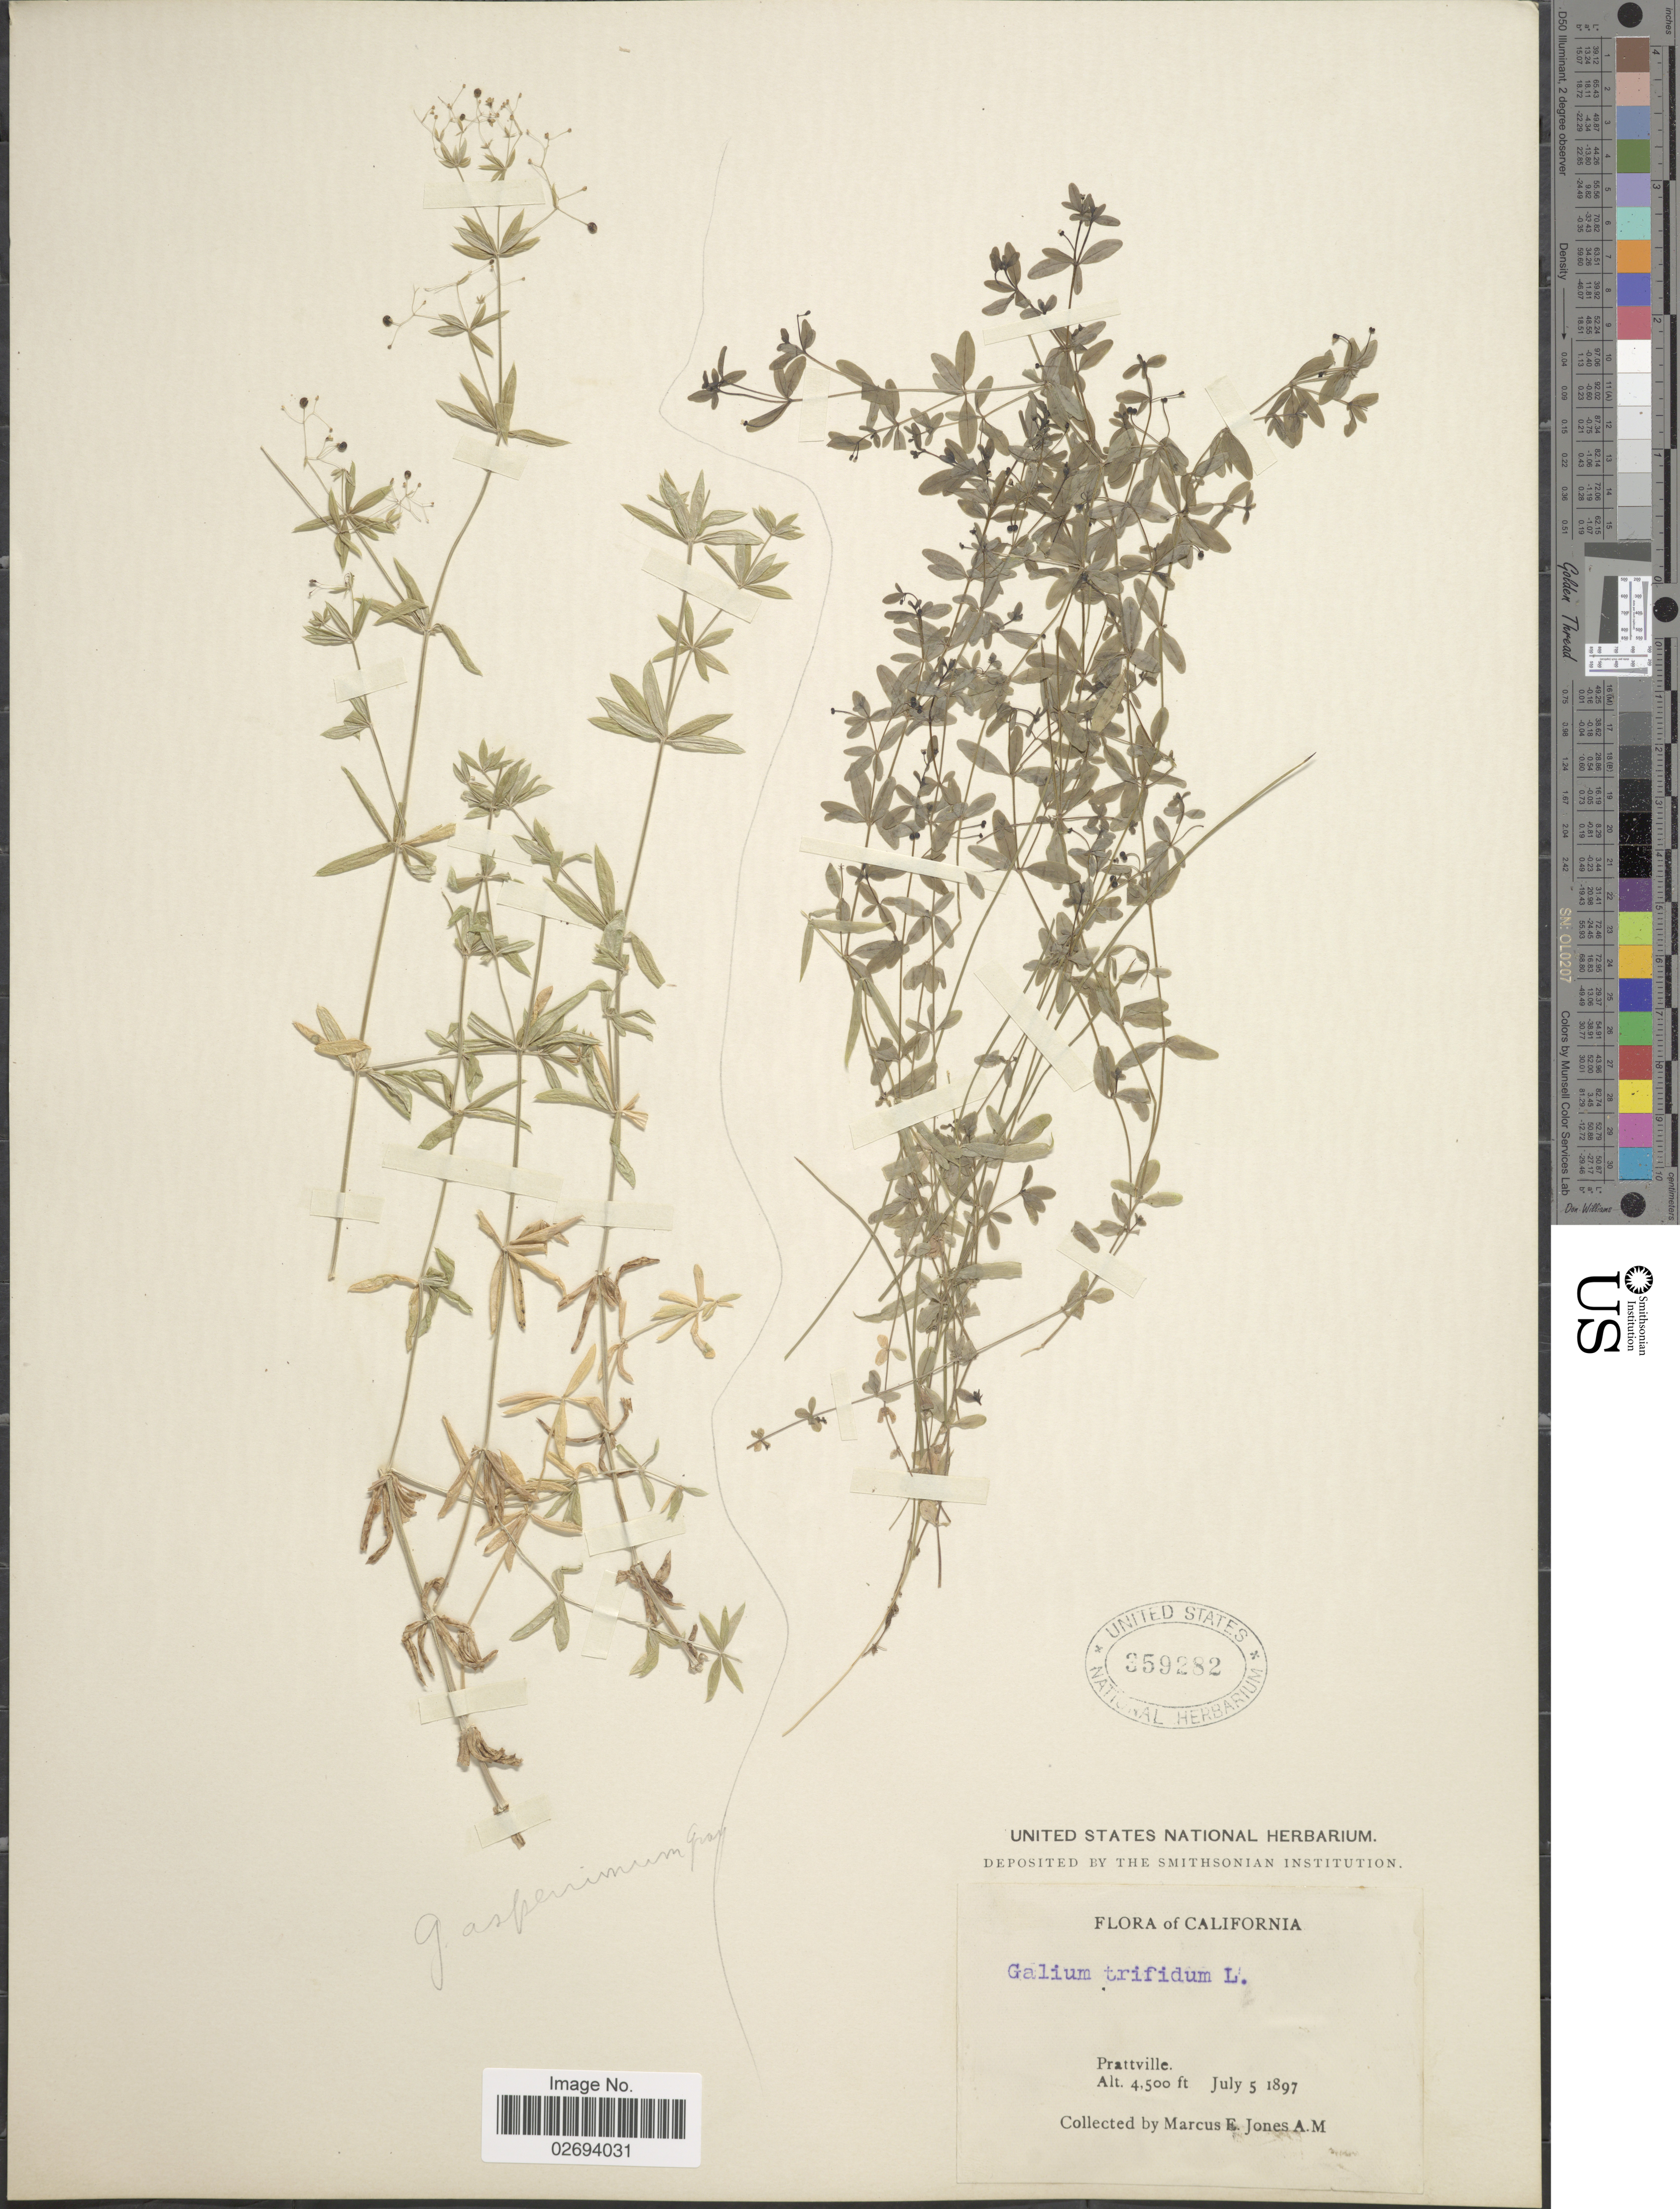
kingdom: Plantae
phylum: Tracheophyta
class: Magnoliopsida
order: Gentianales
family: Rubiaceae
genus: Galium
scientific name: Galium trifidum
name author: L.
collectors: M. E. Jones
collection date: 1897-07-05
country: United States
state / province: California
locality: Prattville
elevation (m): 1372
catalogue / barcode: US 359282